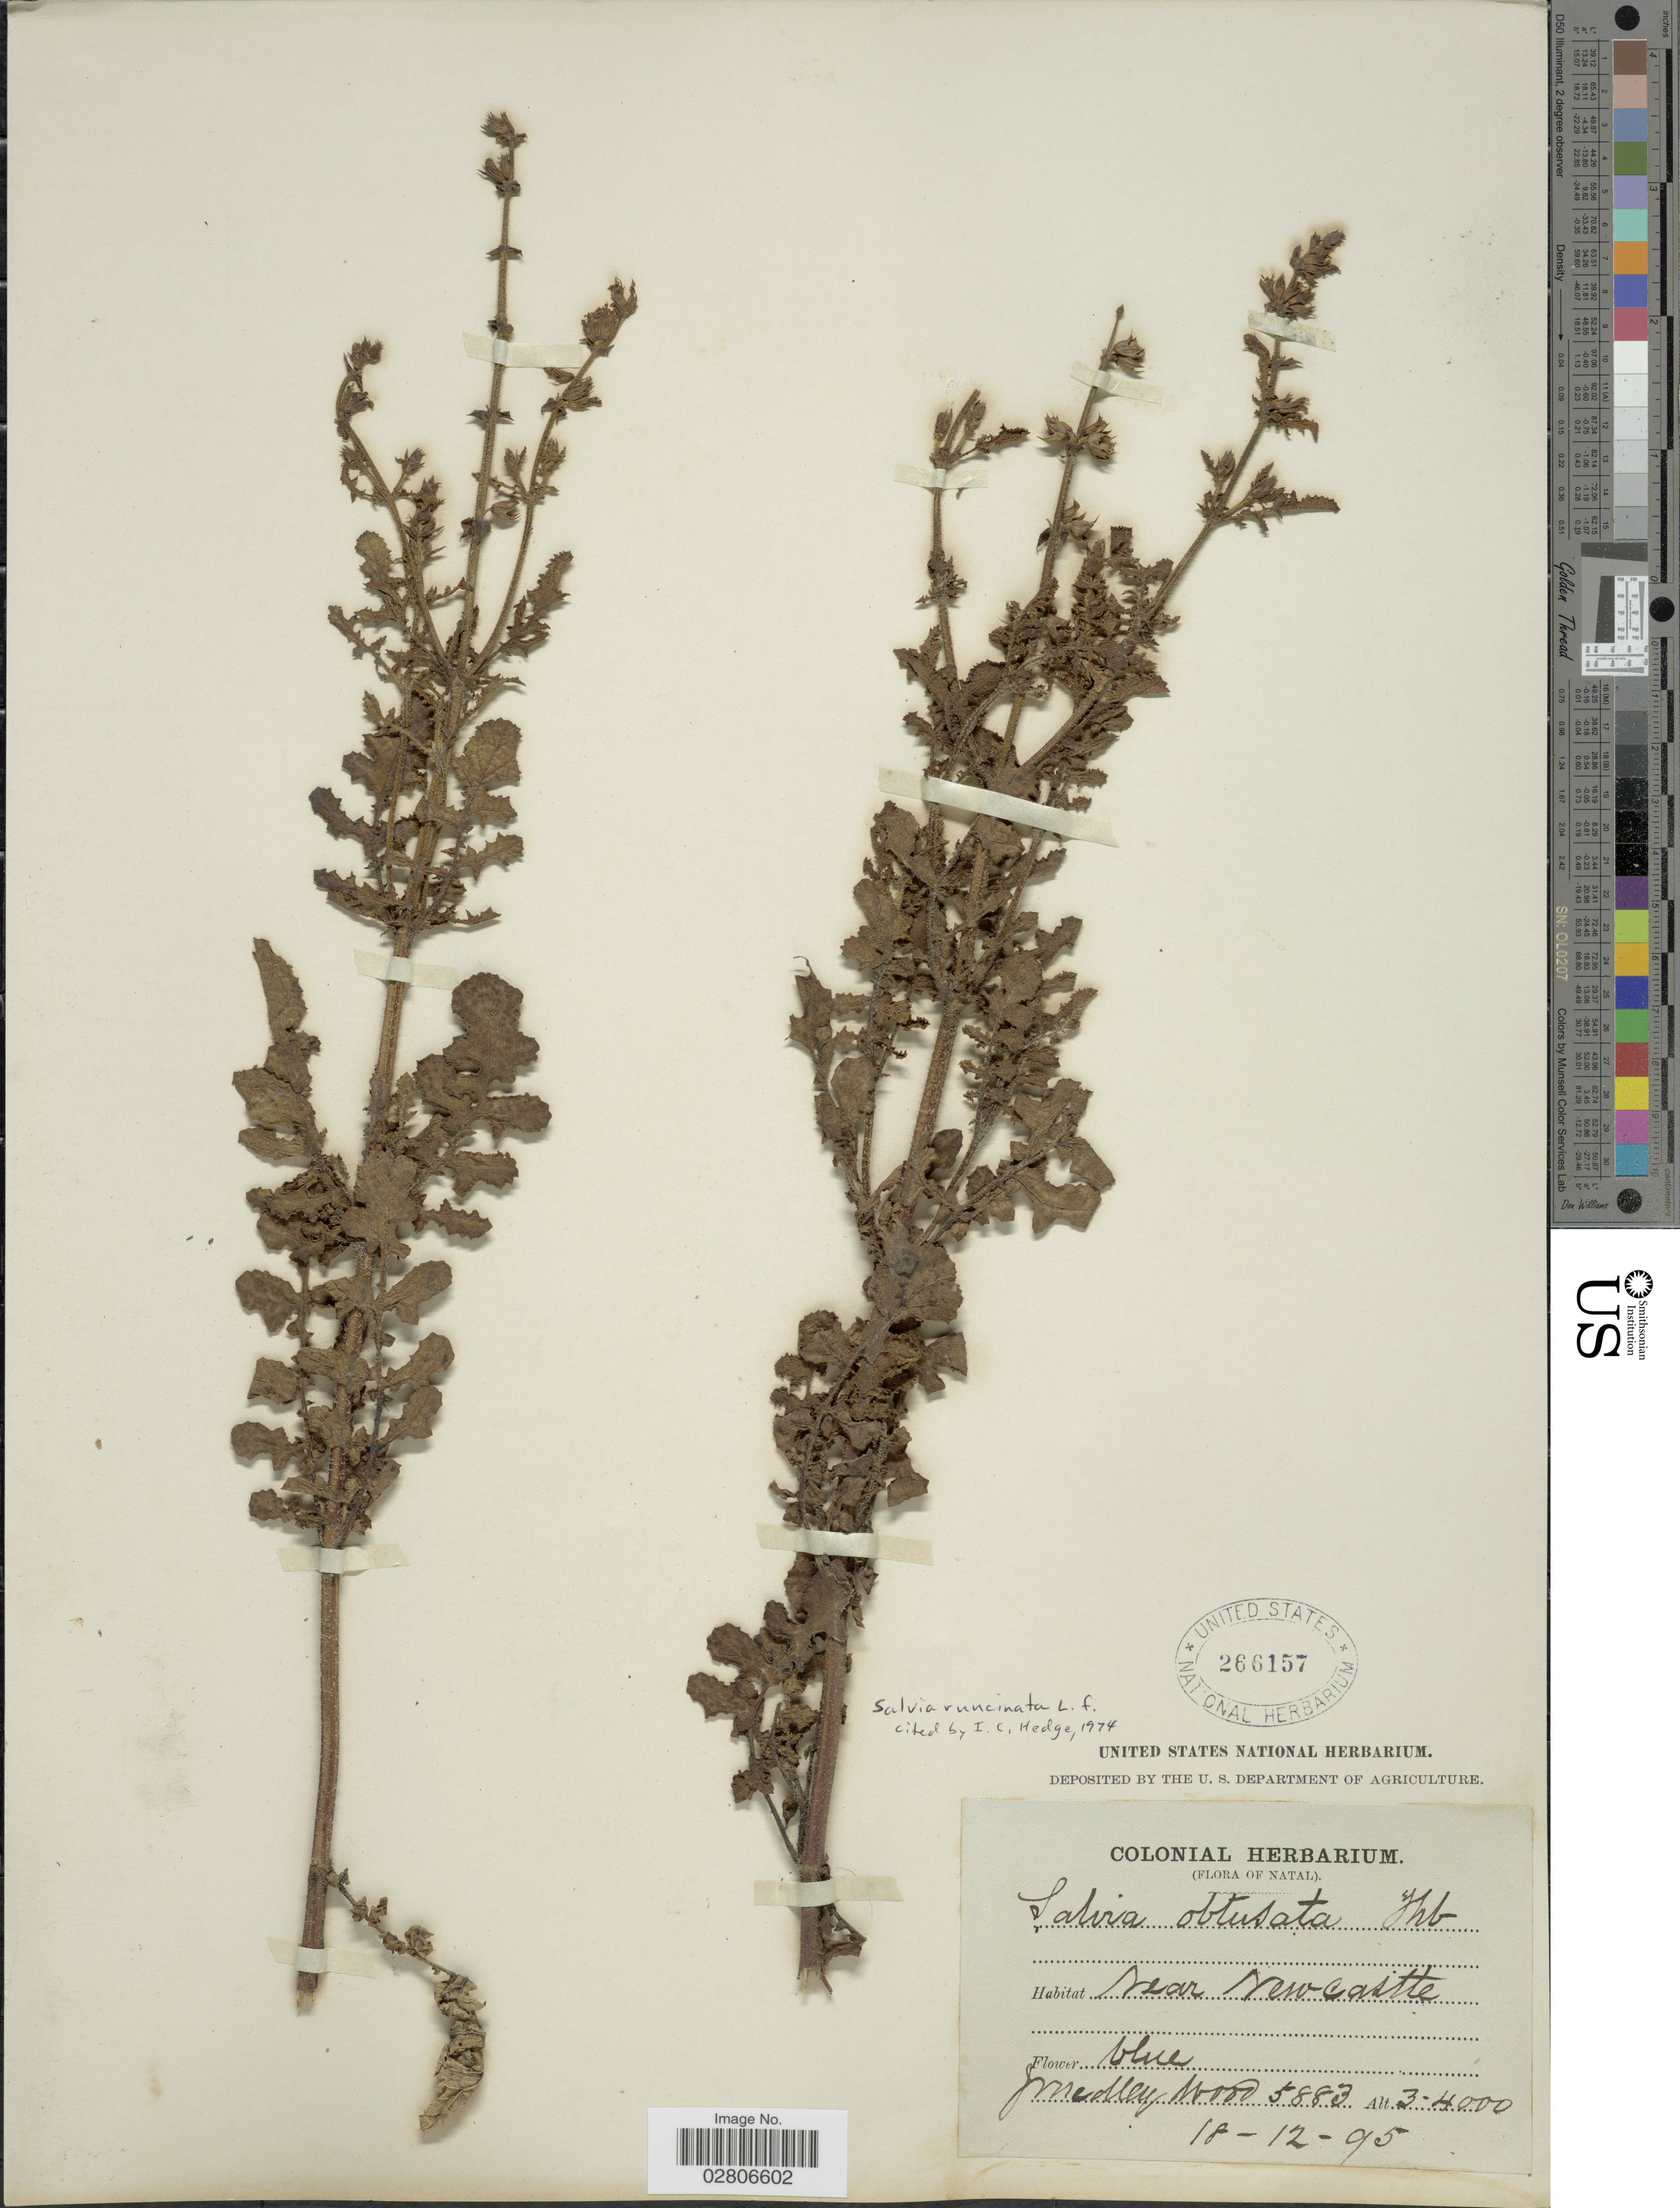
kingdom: Plantae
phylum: Tracheophyta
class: Magnoliopsida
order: Lamiales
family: Lamiaceae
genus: Salvia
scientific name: Salvia runcinata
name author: L. f.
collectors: J. Medley Wood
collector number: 5883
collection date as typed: Transcribed d/m/y: 18/12/95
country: South Africa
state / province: KwaZulu-Natal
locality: Natal, near New Castle.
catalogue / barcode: US 266157